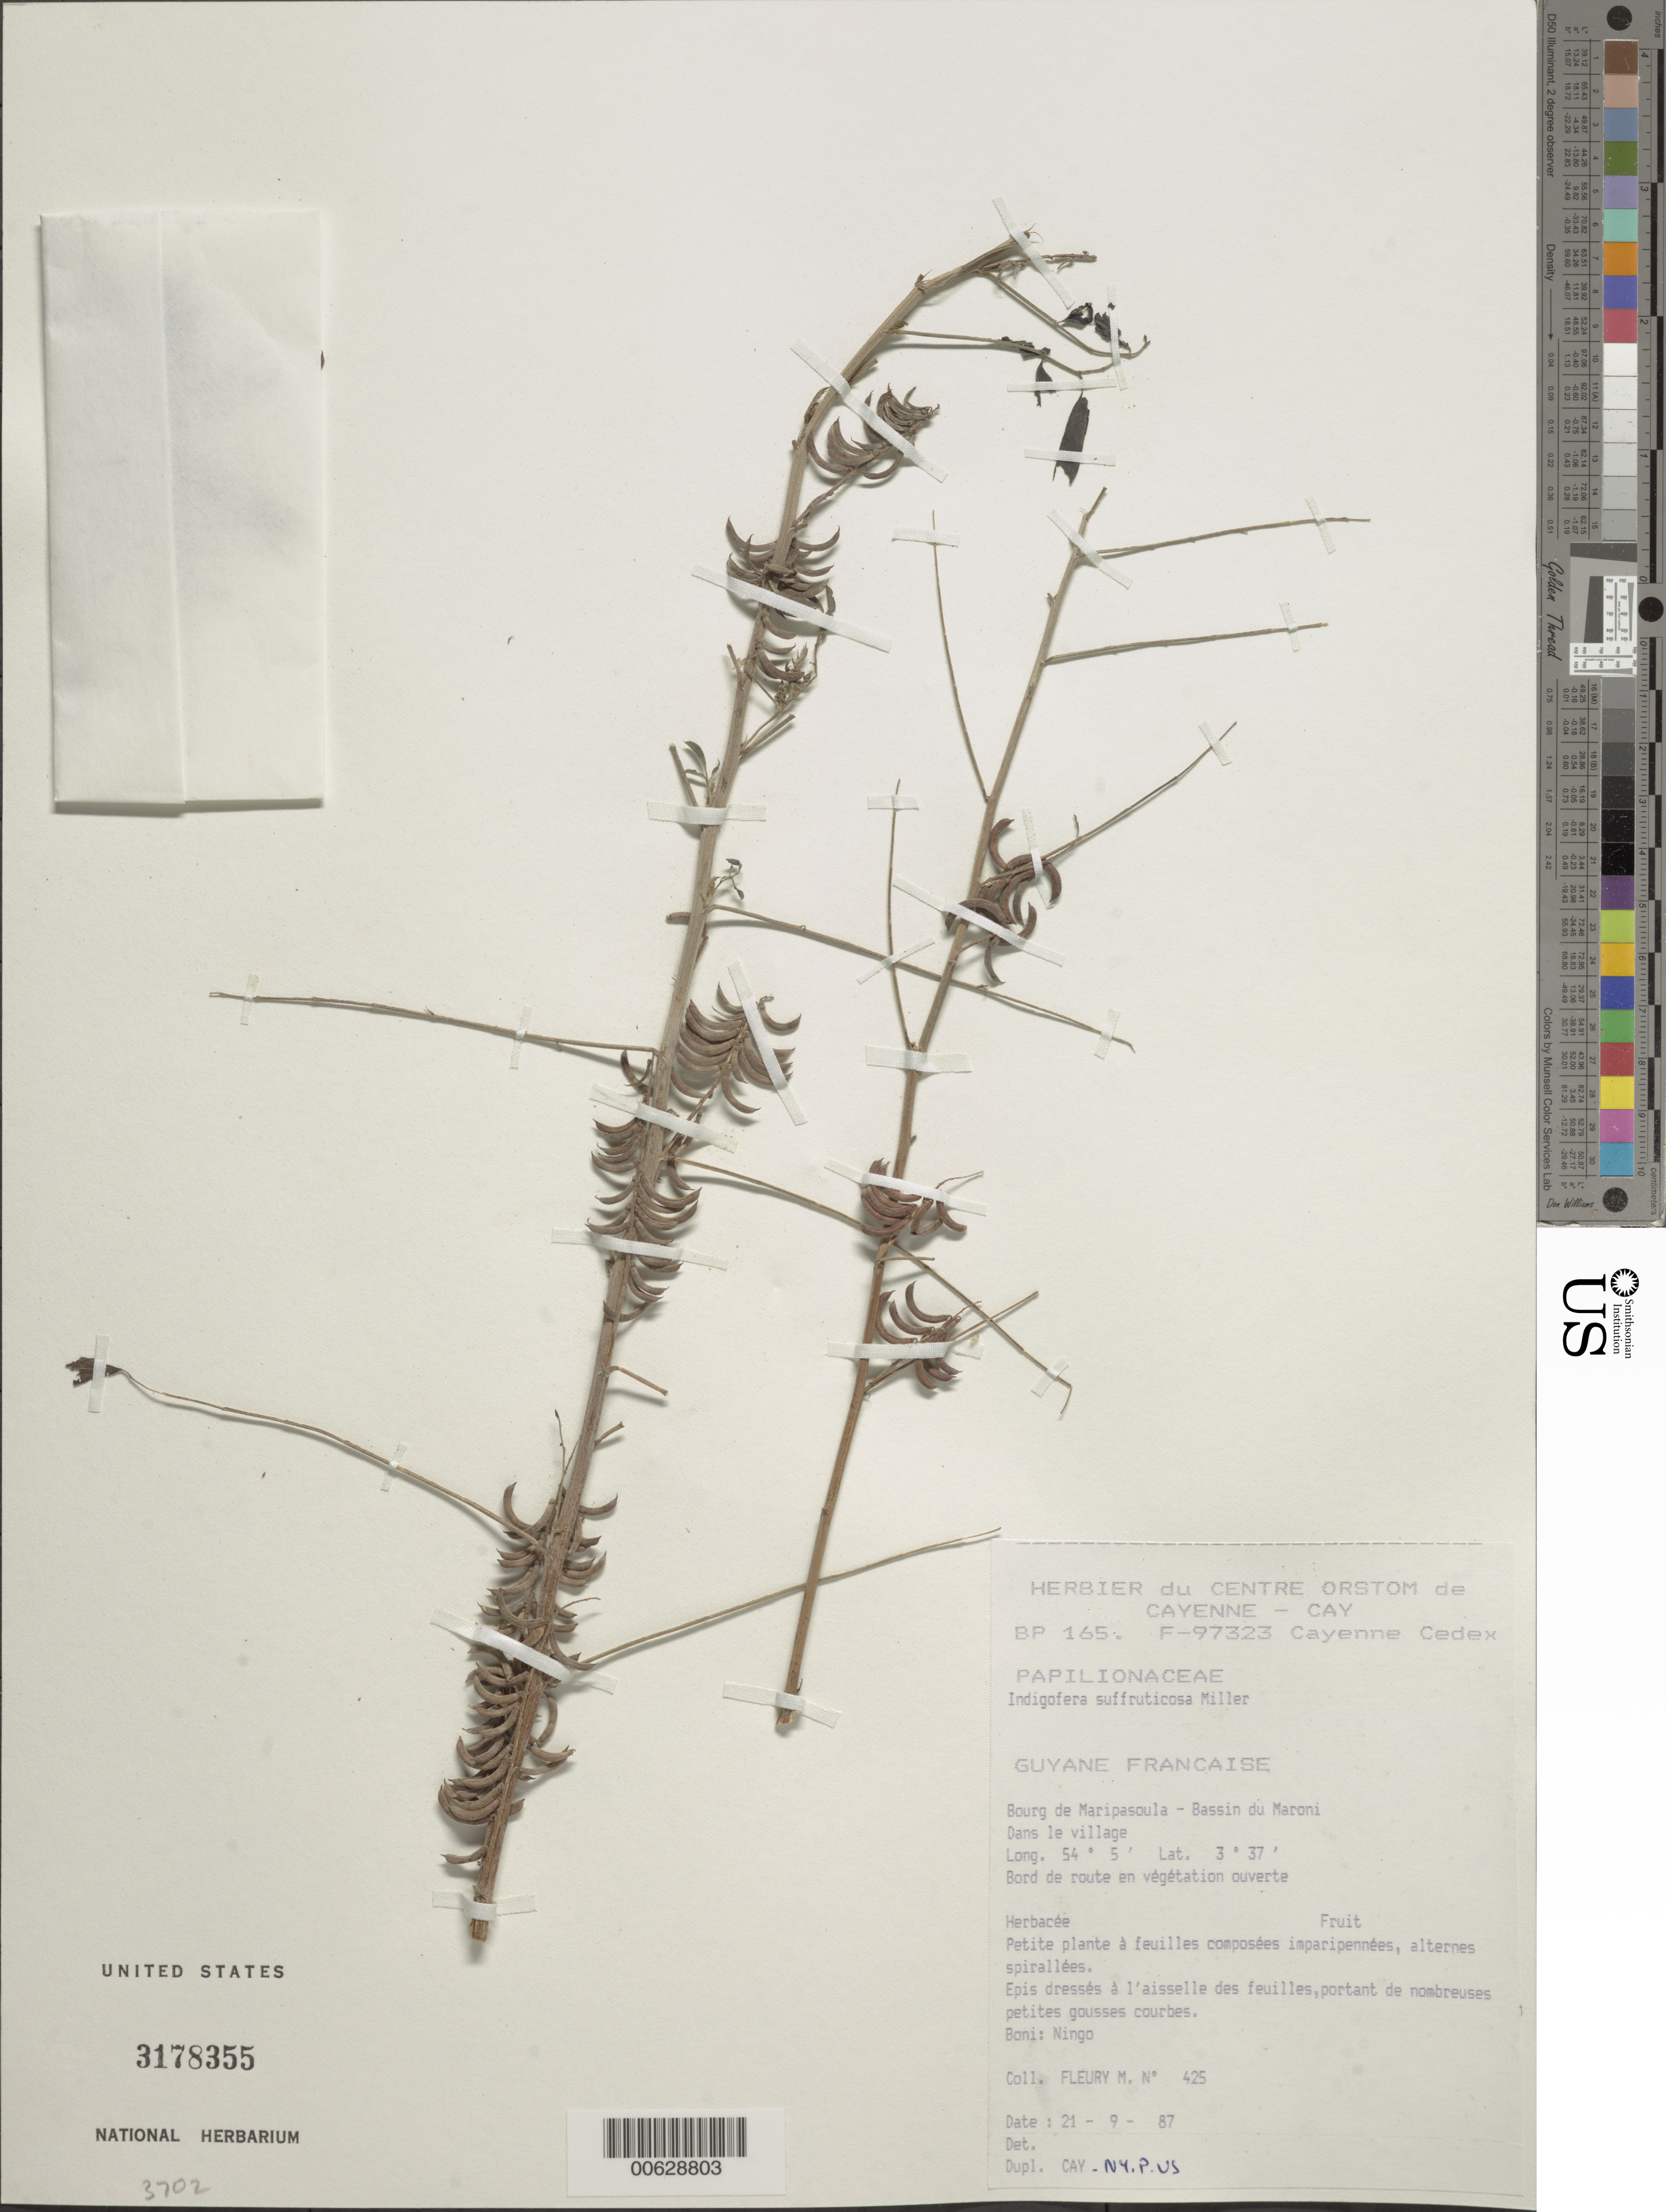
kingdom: Plantae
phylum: Tracheophyta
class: Magnoliopsida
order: Fabales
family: Fabaceae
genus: Indigofera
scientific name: Indigofera suffruticosa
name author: Mill.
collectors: M. Fleury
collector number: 425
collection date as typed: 21-Sep-87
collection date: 1987-09-21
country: French Guiana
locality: Bourg de Maripasoula - Bassin du Maroni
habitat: Bord de route en vegetation ouverte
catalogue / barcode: US 3178355